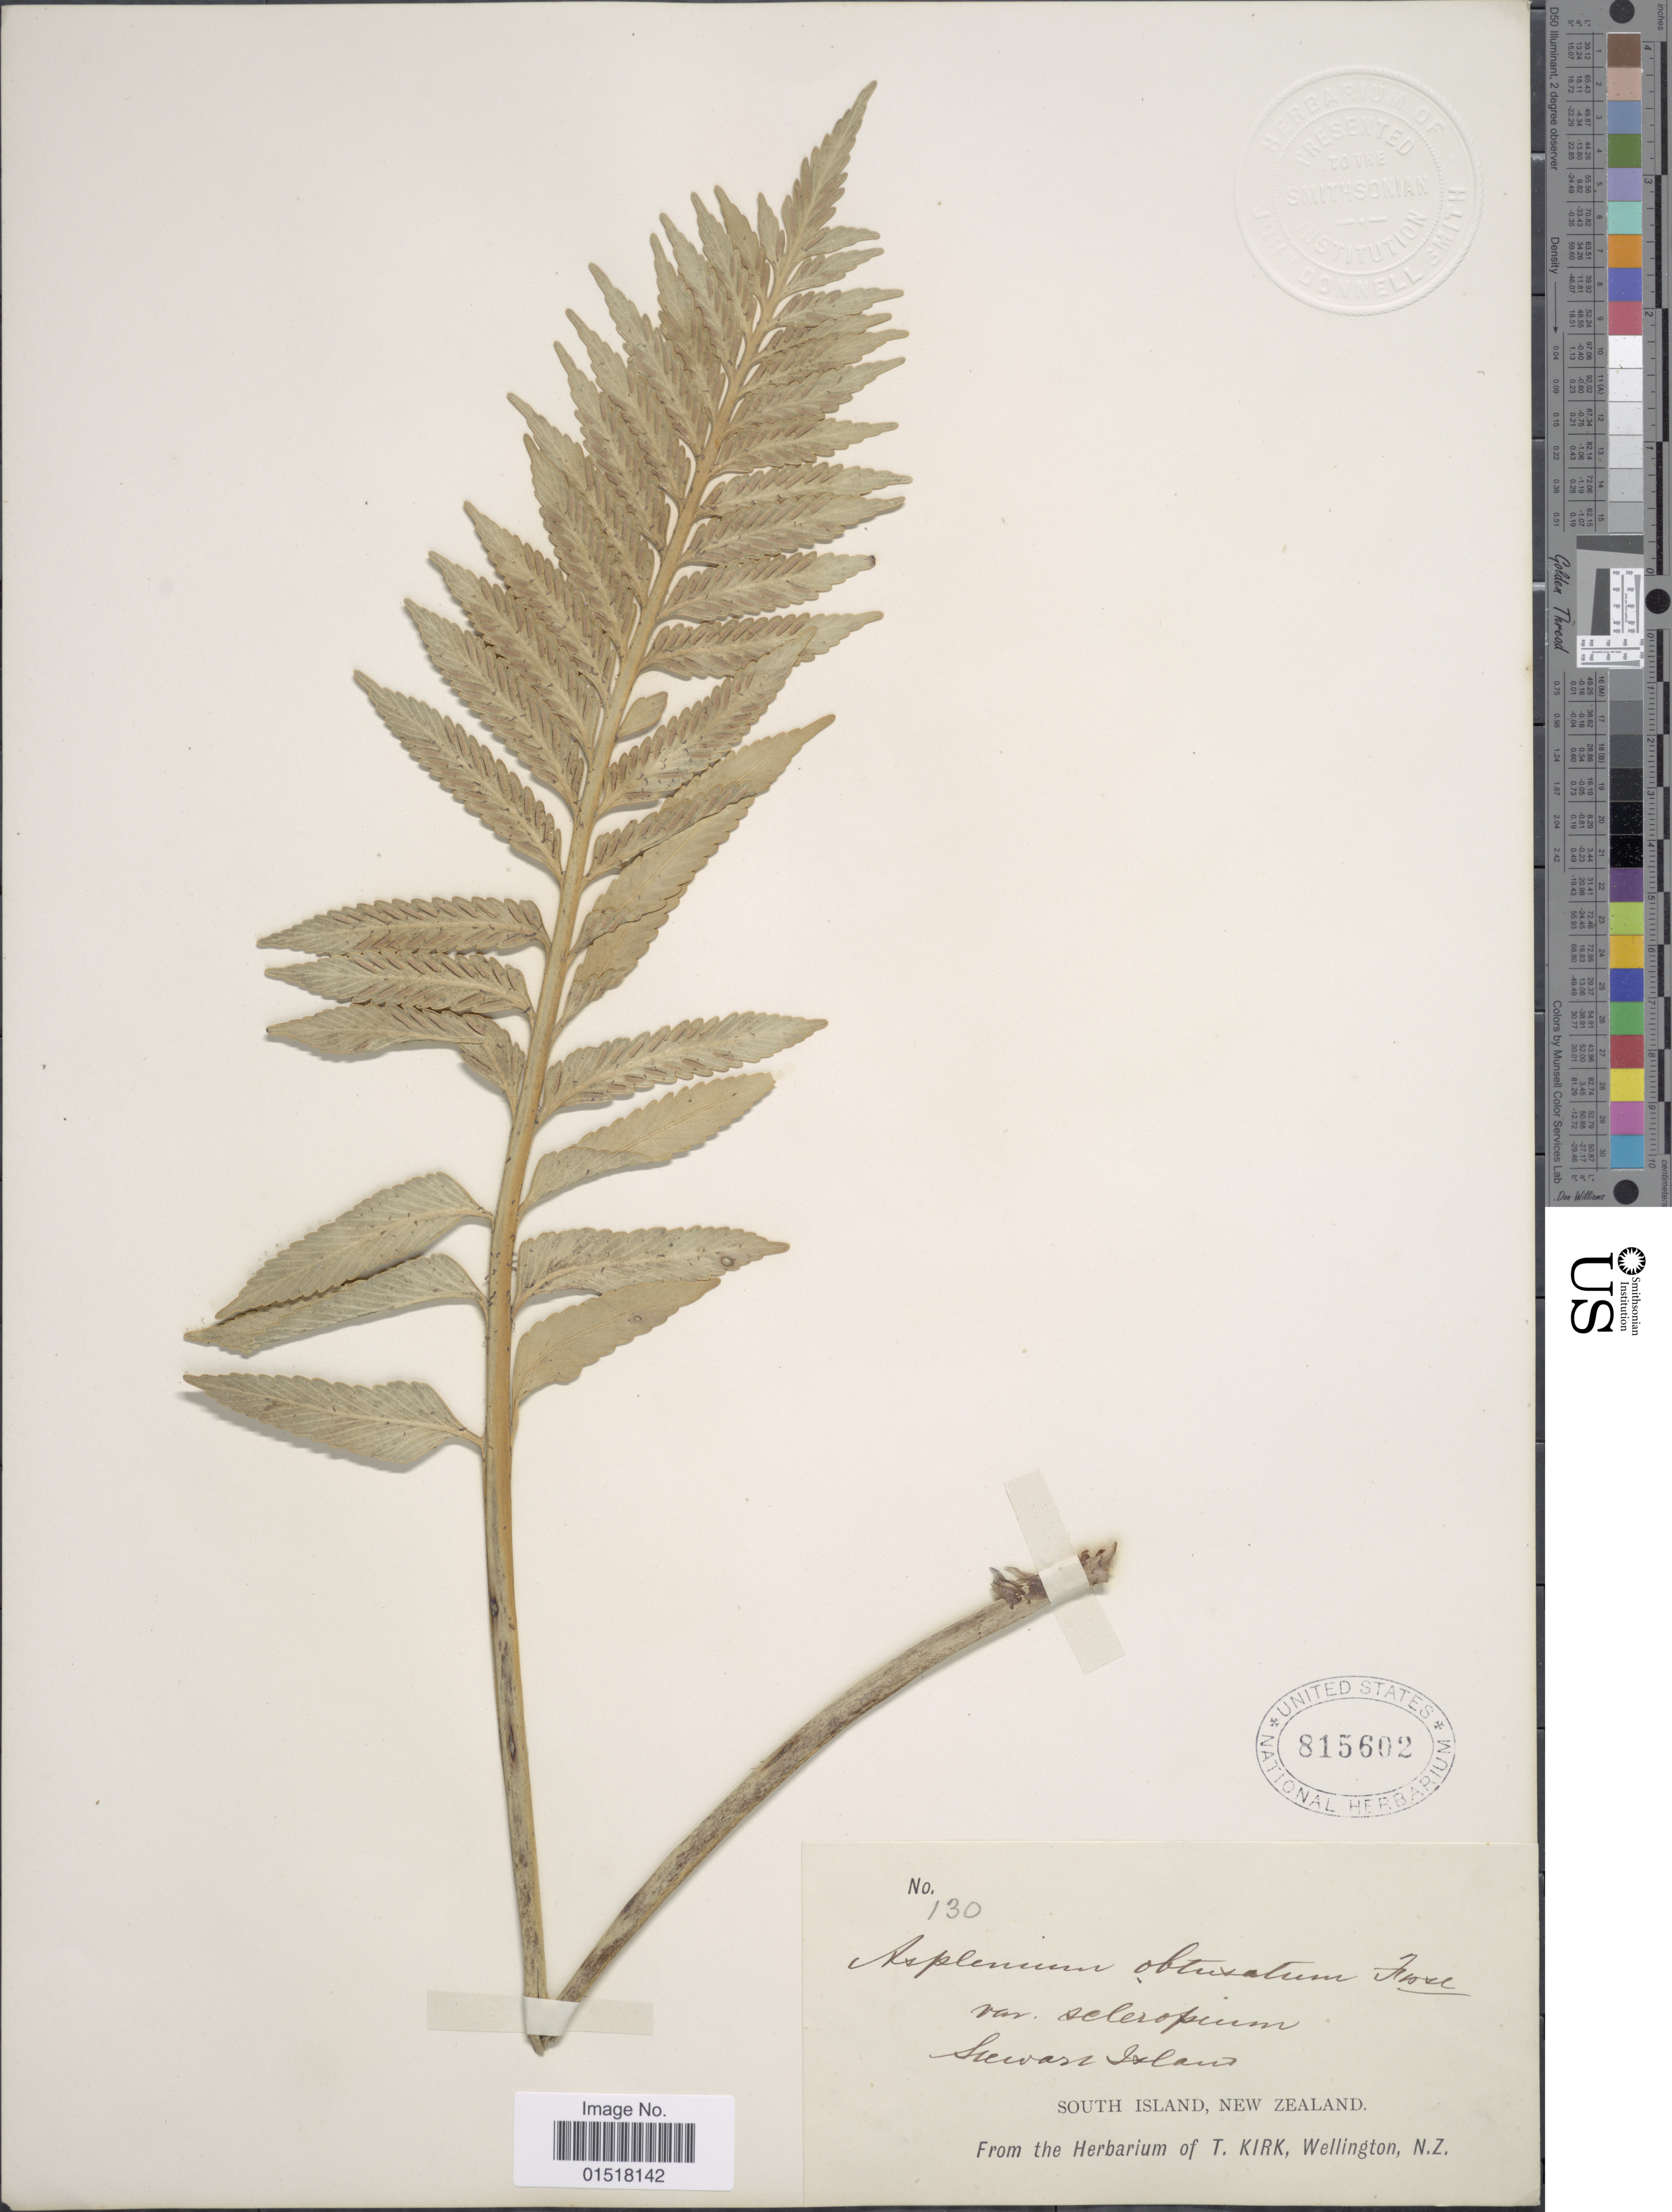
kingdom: Plantae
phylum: Tracheophyta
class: Polypodiopsida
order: Polypodiales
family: Aspleniaceae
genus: Asplenium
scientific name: Asplenium obtusatum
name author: G. Forst.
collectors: ex herb. T. Kirk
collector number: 130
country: New Zealand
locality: Stewart Island, South Island.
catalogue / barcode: US 815602